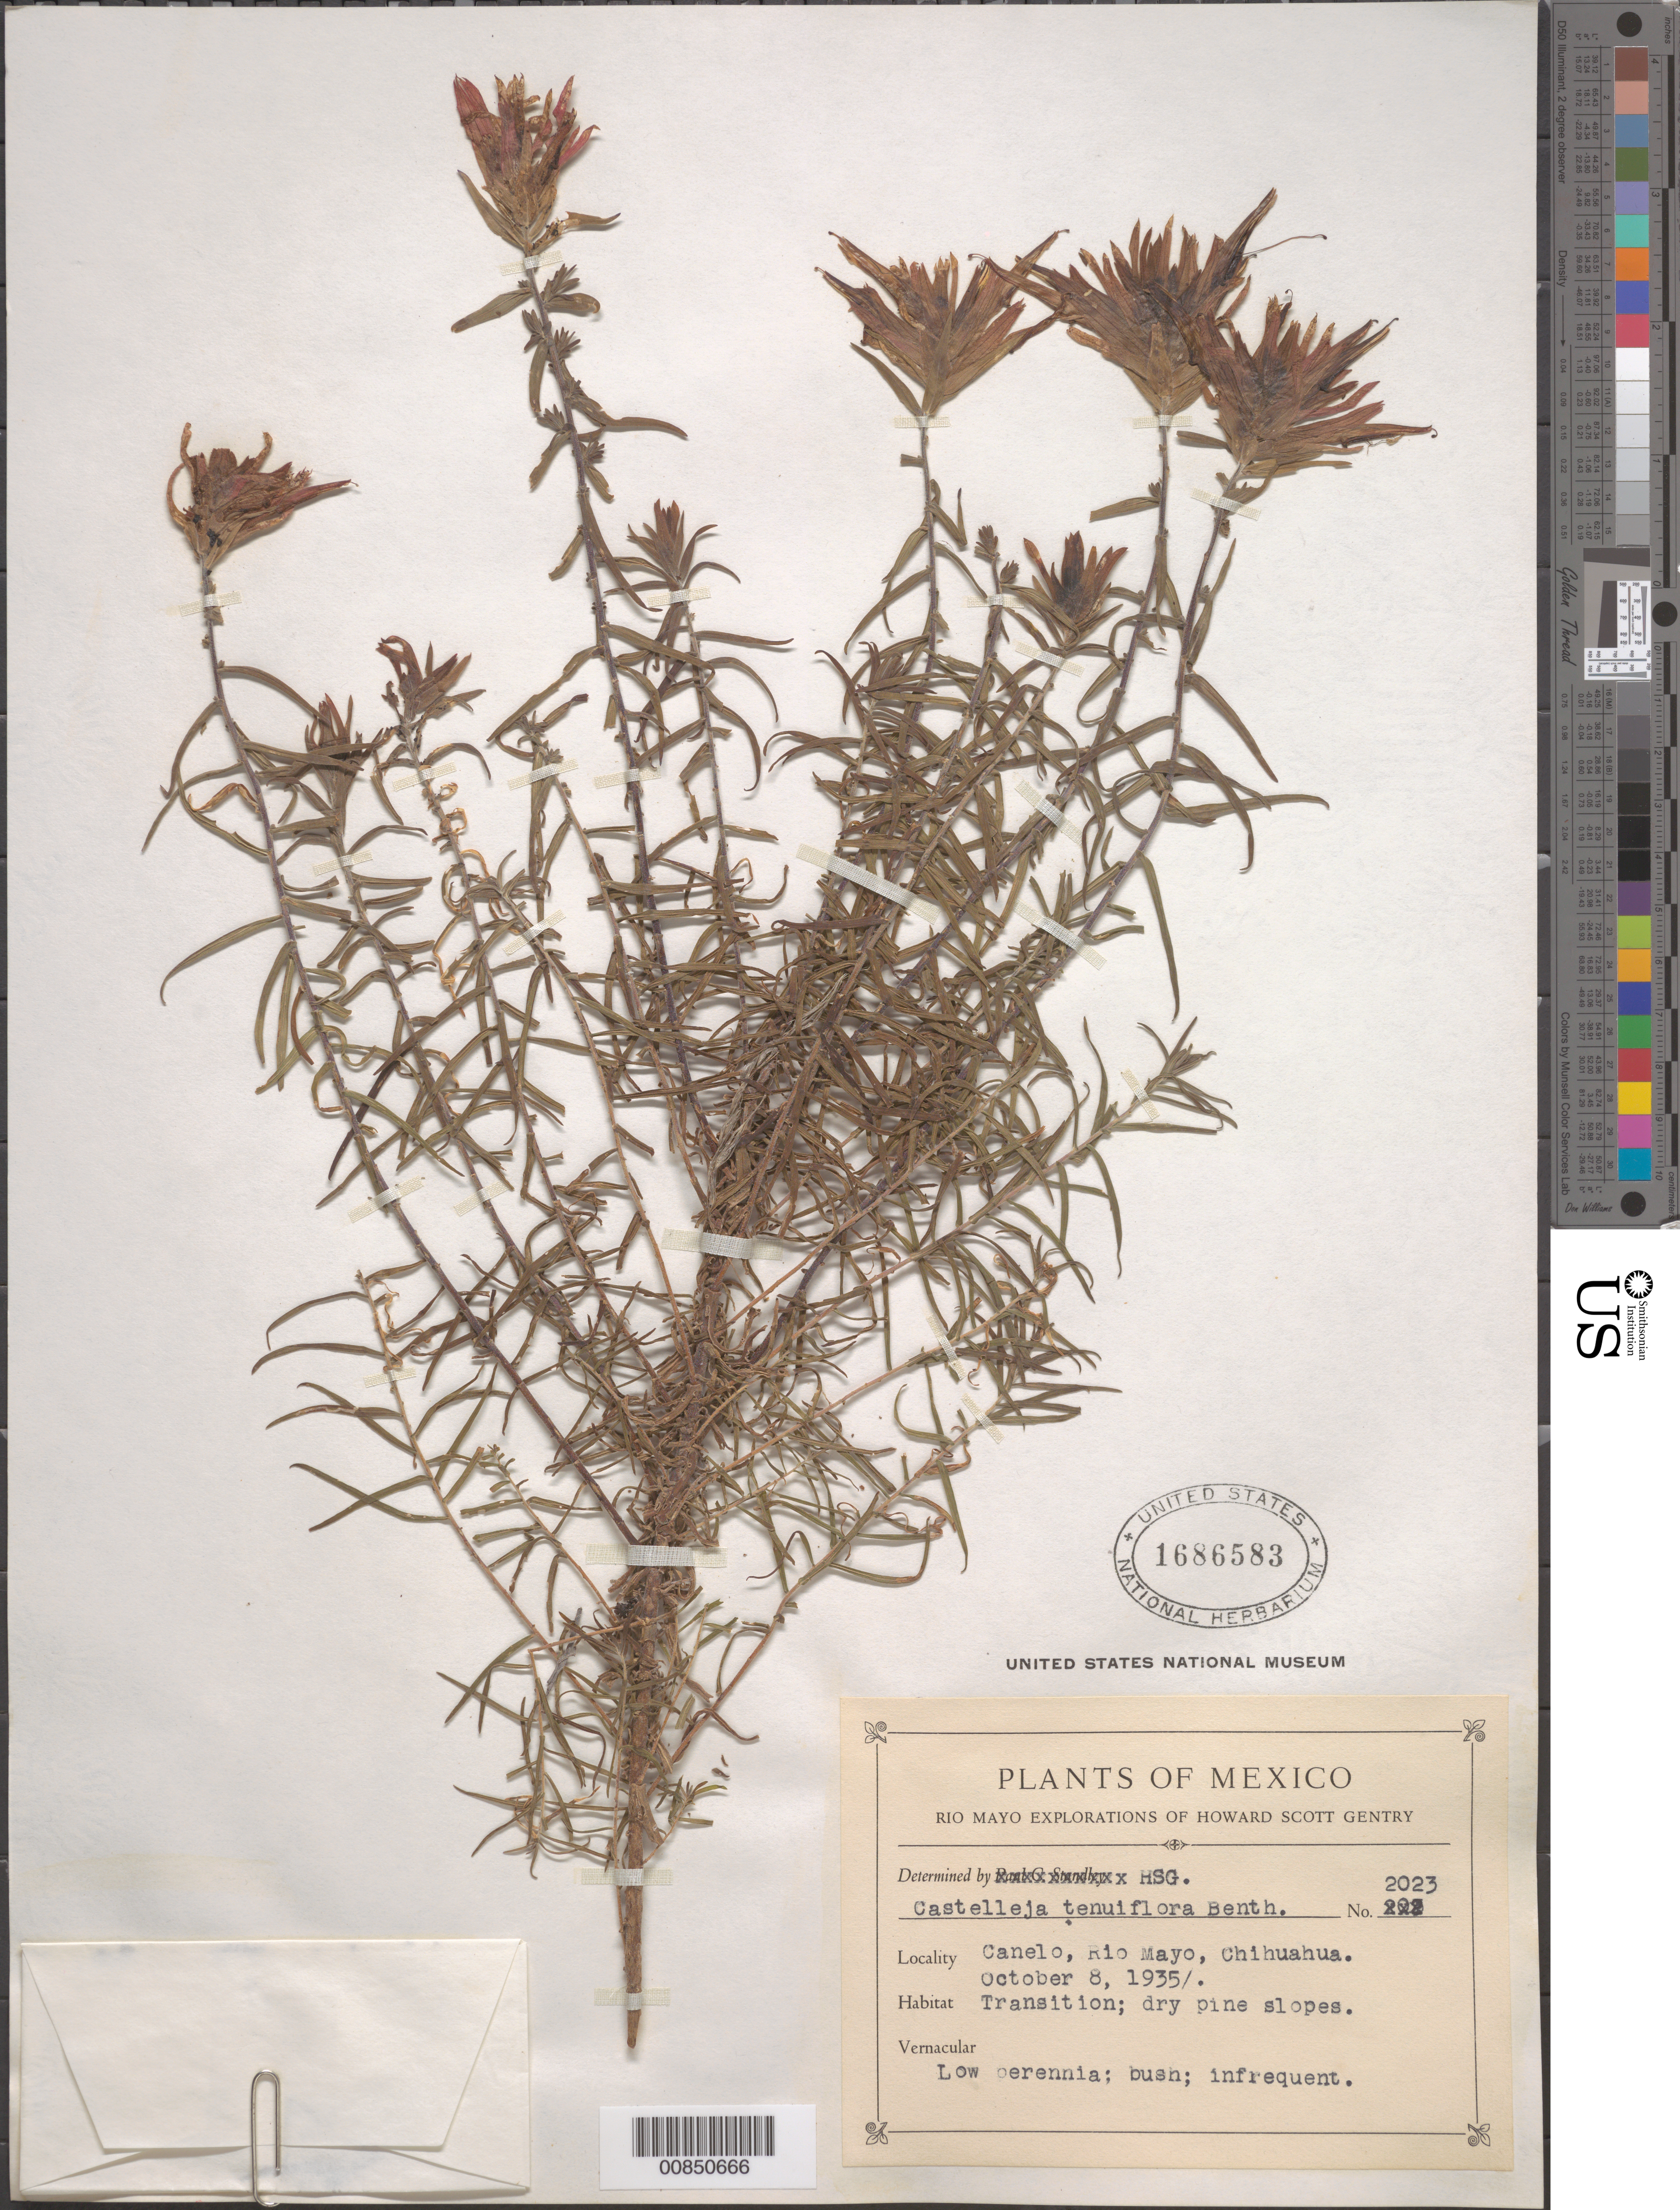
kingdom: Plantae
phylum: Tracheophyta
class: Magnoliopsida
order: Lamiales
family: Orobanchaceae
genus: Castilleja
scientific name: Castilleja tenuiflora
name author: Benth.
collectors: H. S. Gentry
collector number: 2023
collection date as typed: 08 Oct 1935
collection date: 1935-10-08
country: Mexico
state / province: Chihuahua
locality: Canelo, Río Mayo, Chihuahua.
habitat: Transition; dry pine slopes.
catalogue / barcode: US 1686583